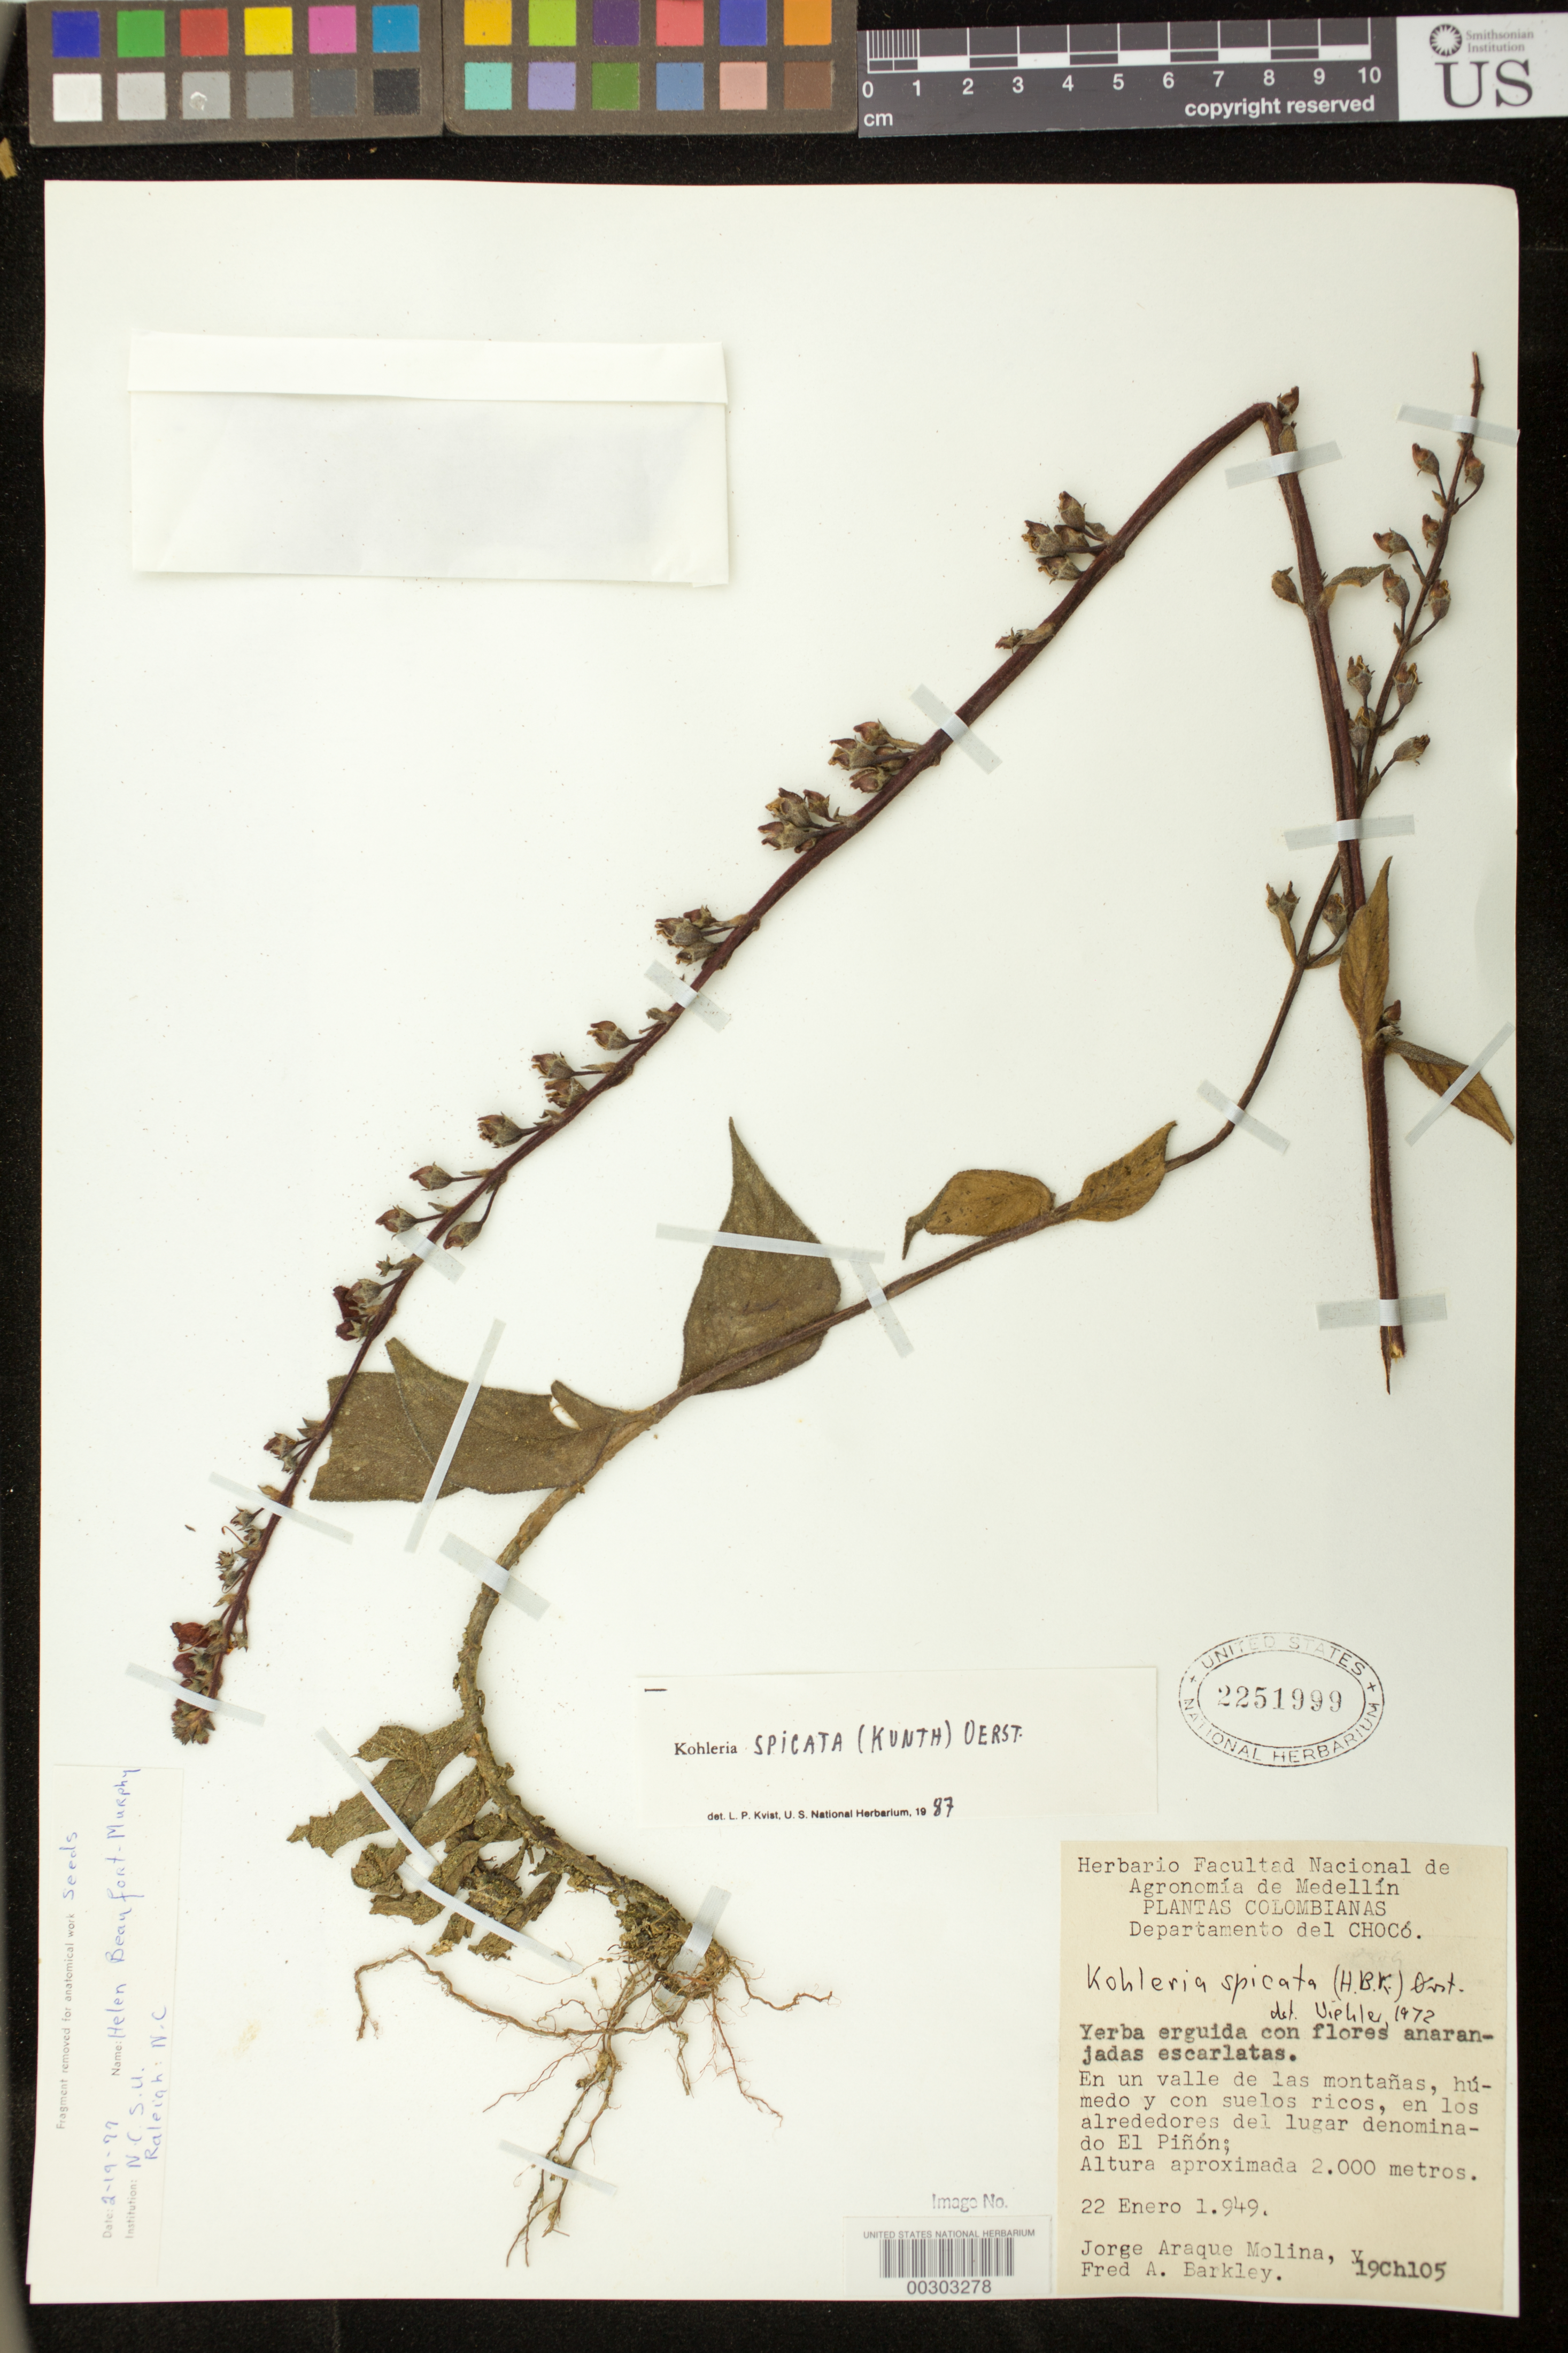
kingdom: Plantae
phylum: Tracheophyta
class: Magnoliopsida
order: Lamiales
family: Gesneriaceae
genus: Kohleria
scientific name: Kohleria spicata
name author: (Kunth) Oerst.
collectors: J. A. Molina & F. A. Barkley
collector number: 19 CH105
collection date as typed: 22 Jan 1949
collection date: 1949-01-22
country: Colombia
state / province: Chocó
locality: In the vicinity of El Pinon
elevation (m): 2000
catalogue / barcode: US 2251999